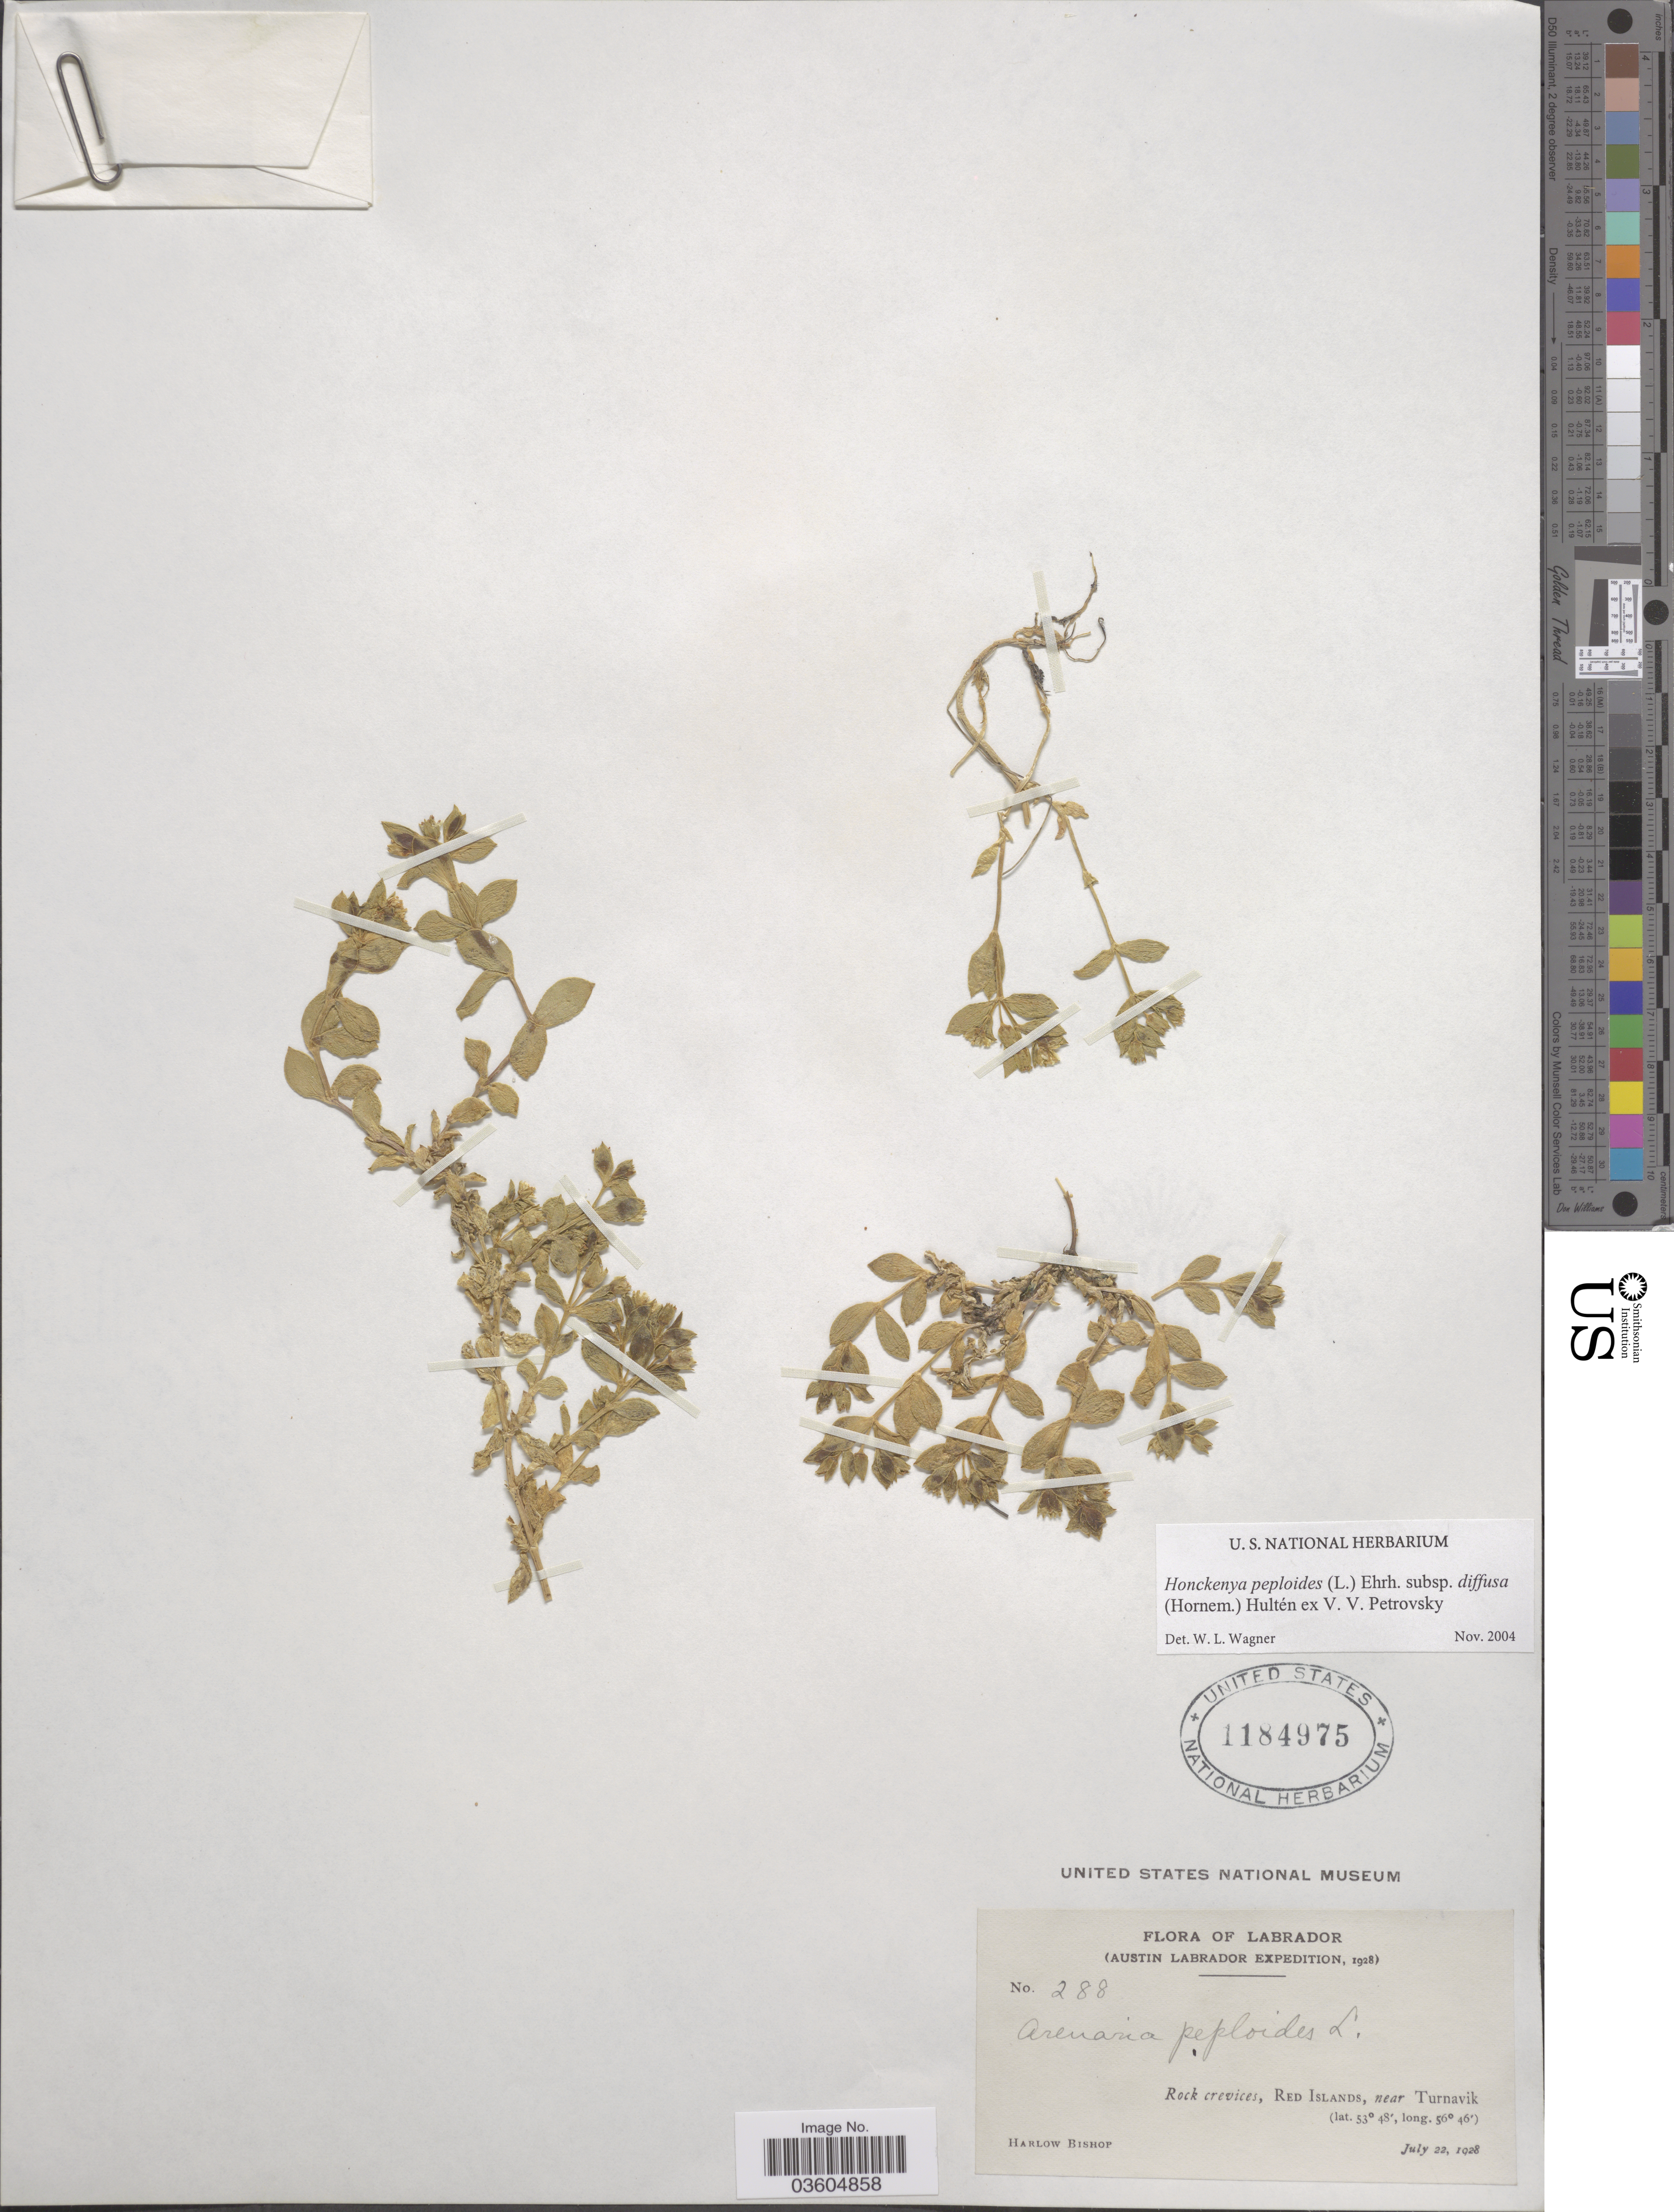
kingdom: Plantae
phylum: Tracheophyta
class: Magnoliopsida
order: Caryophyllales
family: Caryophyllaceae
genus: Honckenya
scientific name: Honckenya peploides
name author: (L.) Ehrh.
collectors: H. Bishop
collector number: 288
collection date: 1928-07-22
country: Canada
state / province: Newfoundland and Labrador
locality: Labrador. Red Islands, near Turnavik.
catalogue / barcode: US 1184975